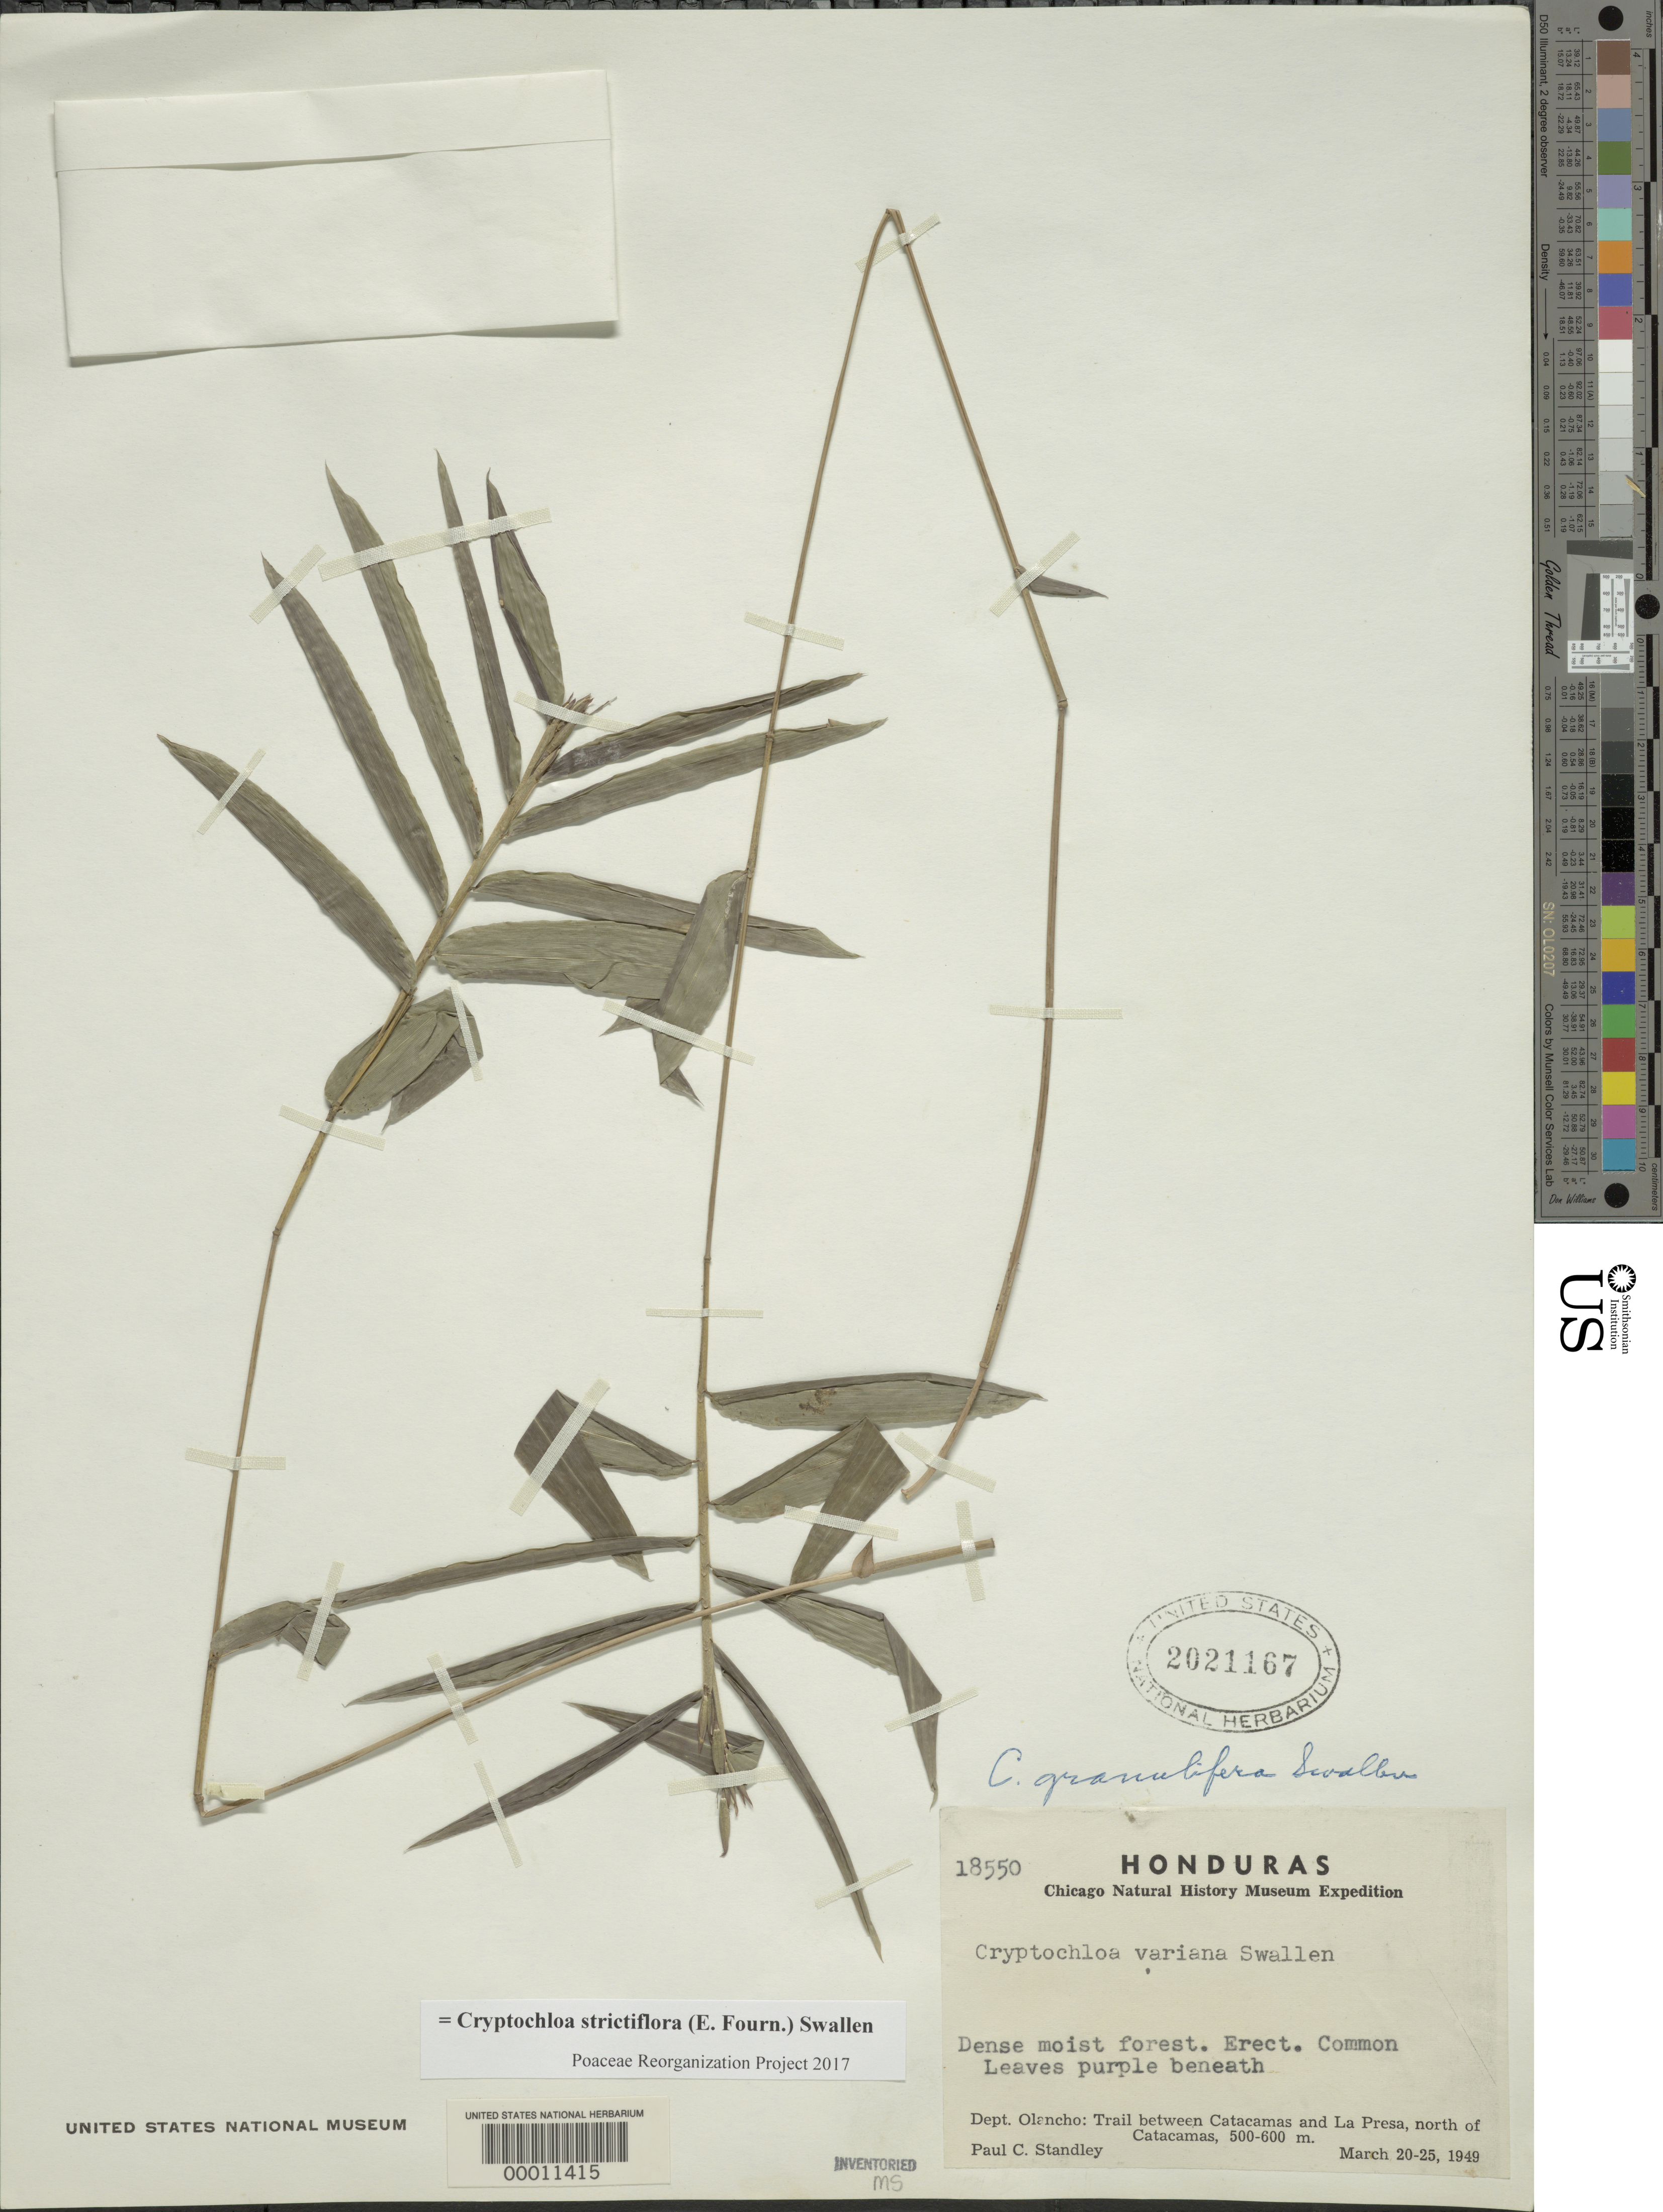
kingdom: Plantae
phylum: Tracheophyta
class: Liliopsida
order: Poales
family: Poaceae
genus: Cryptochloa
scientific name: Cryptochloa strictiflora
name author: (E. Fourn.) Swallen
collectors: P. C. Standley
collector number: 18550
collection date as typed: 20 Mar 1949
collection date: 1949-03-20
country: Honduras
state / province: Olancho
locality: Catacamas, La Presa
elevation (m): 500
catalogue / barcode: US 2021167